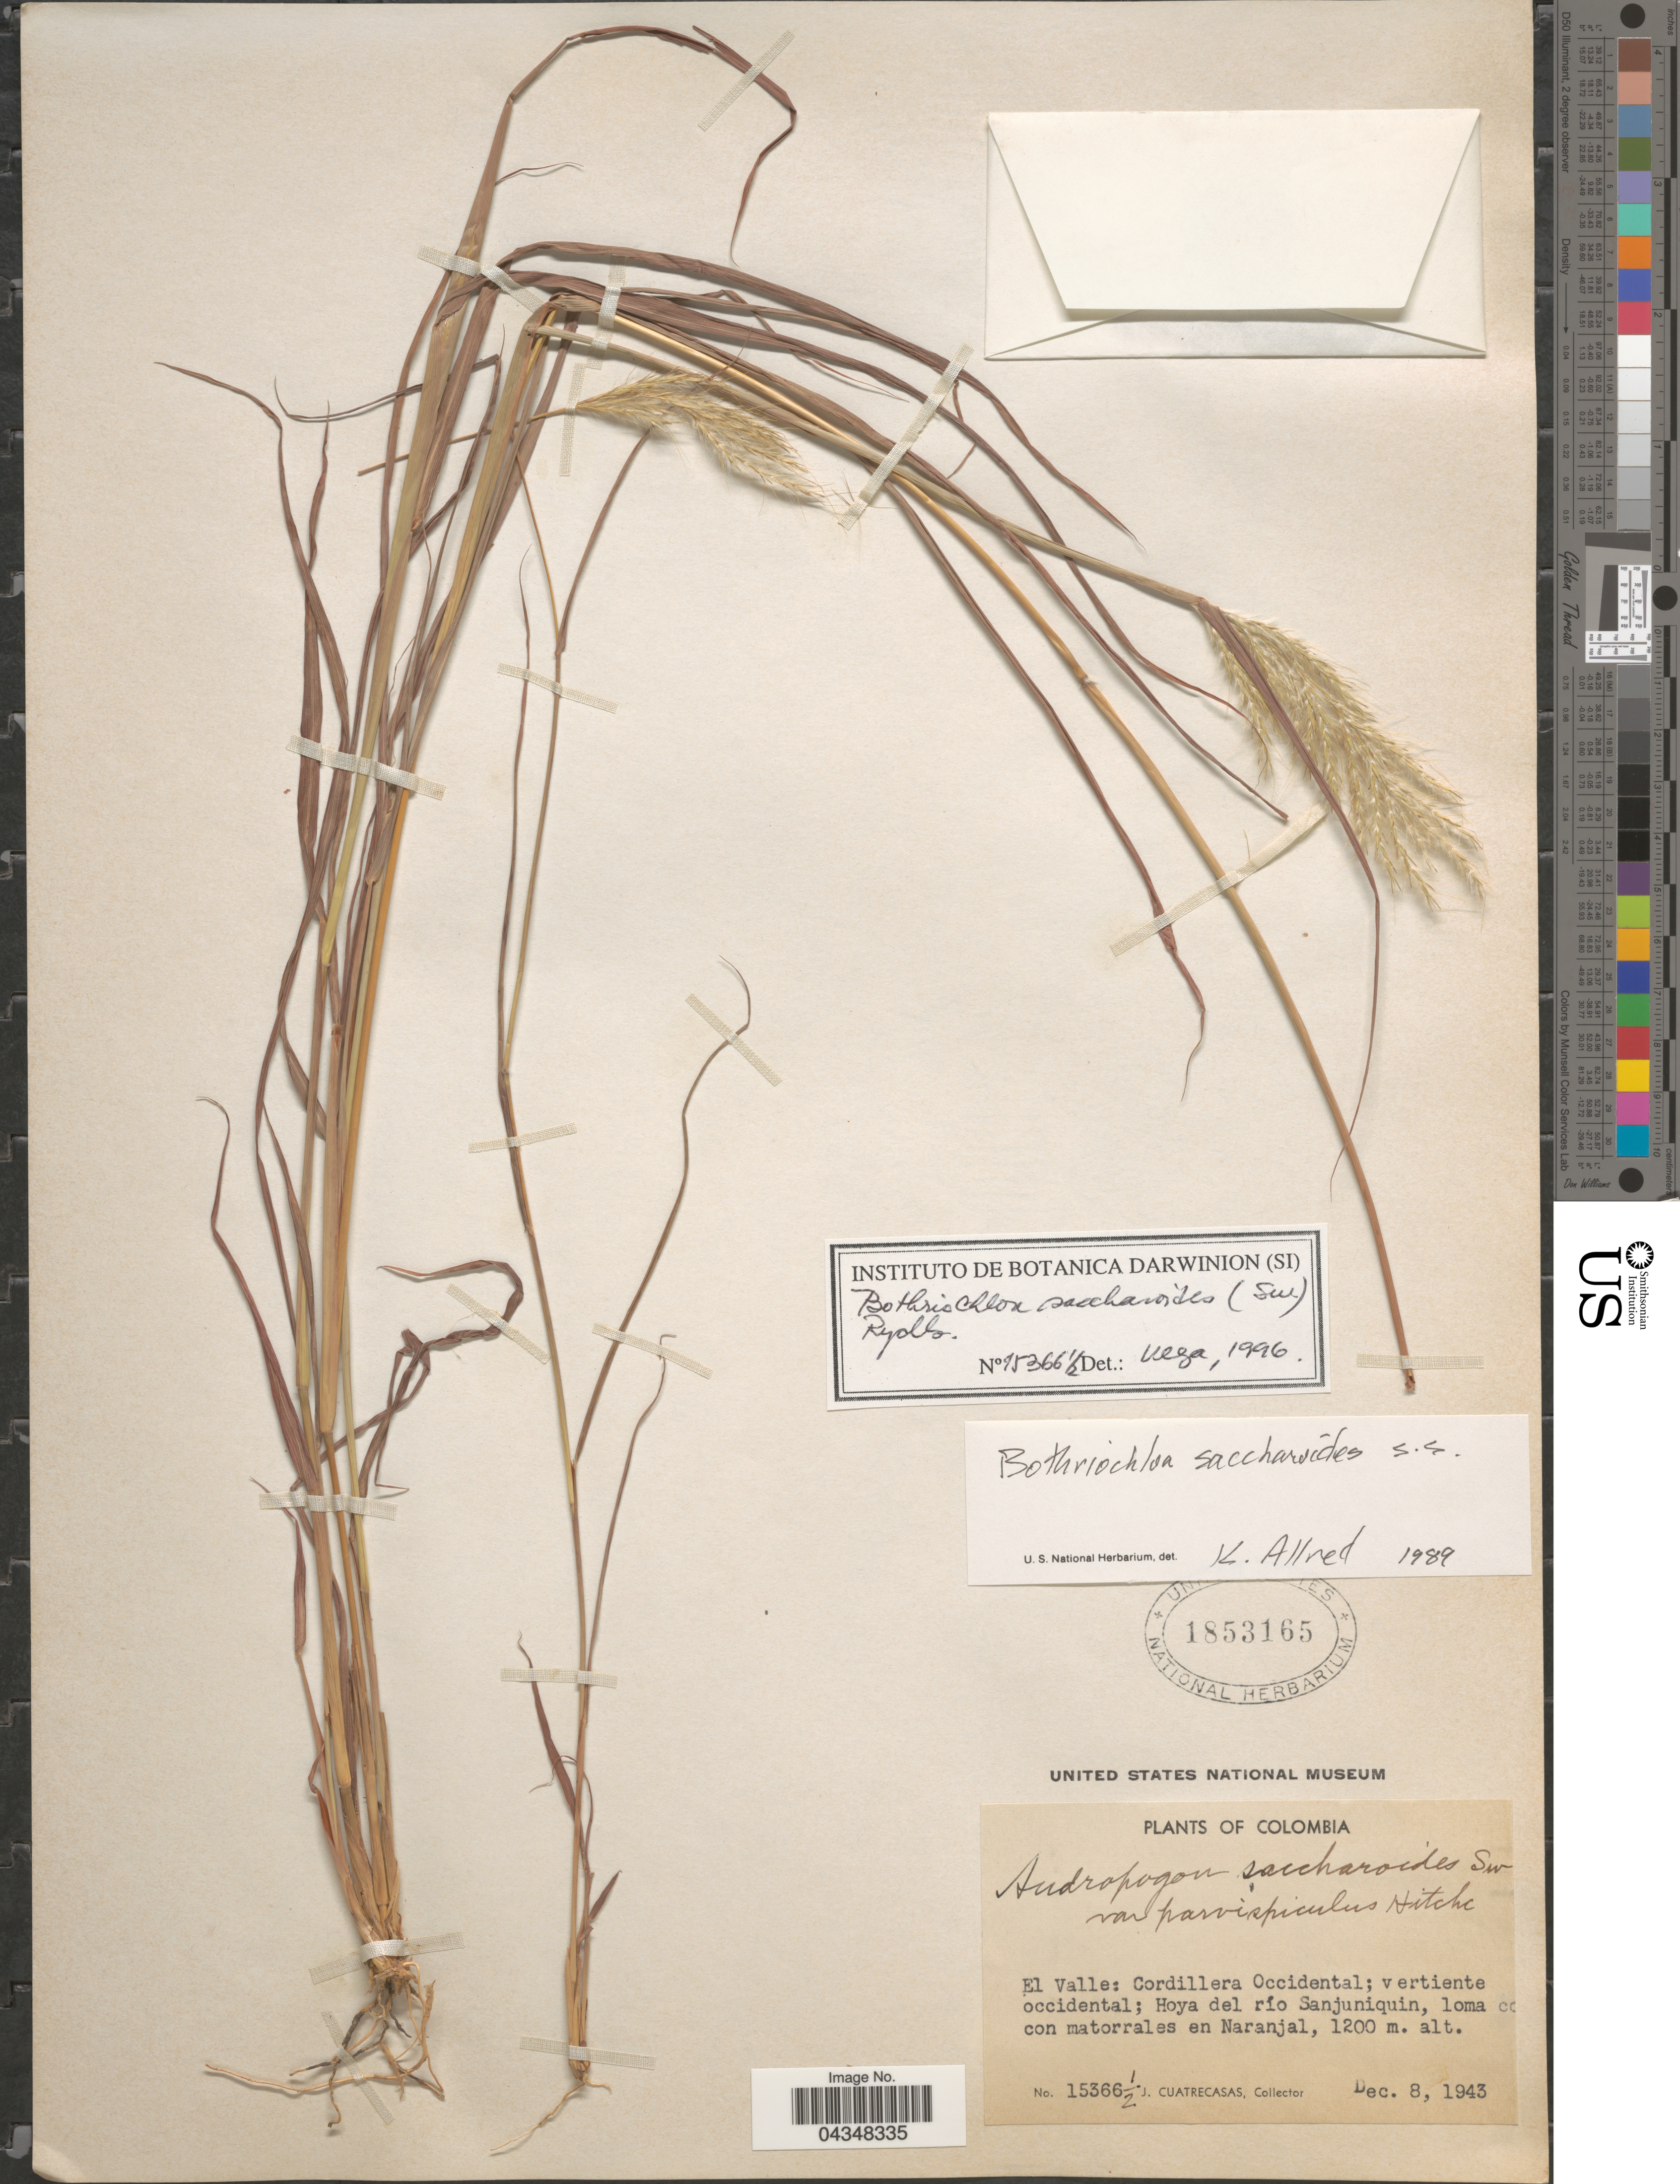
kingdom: Plantae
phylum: Tracheophyta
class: Liliopsida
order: Poales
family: Poaceae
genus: Bothriochloa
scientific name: Bothriochloa saccharoides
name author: (Sw.) Rydb.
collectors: J. Cuatrecasas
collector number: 15366½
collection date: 1943-12-08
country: Colombia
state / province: Valle del Cauca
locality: El Valle: Cordillera Occidental; vertiente occidental; Hoya del río Sanjuniquin, loma con matorrales en Naranjal.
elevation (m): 1200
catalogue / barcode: US 1853165